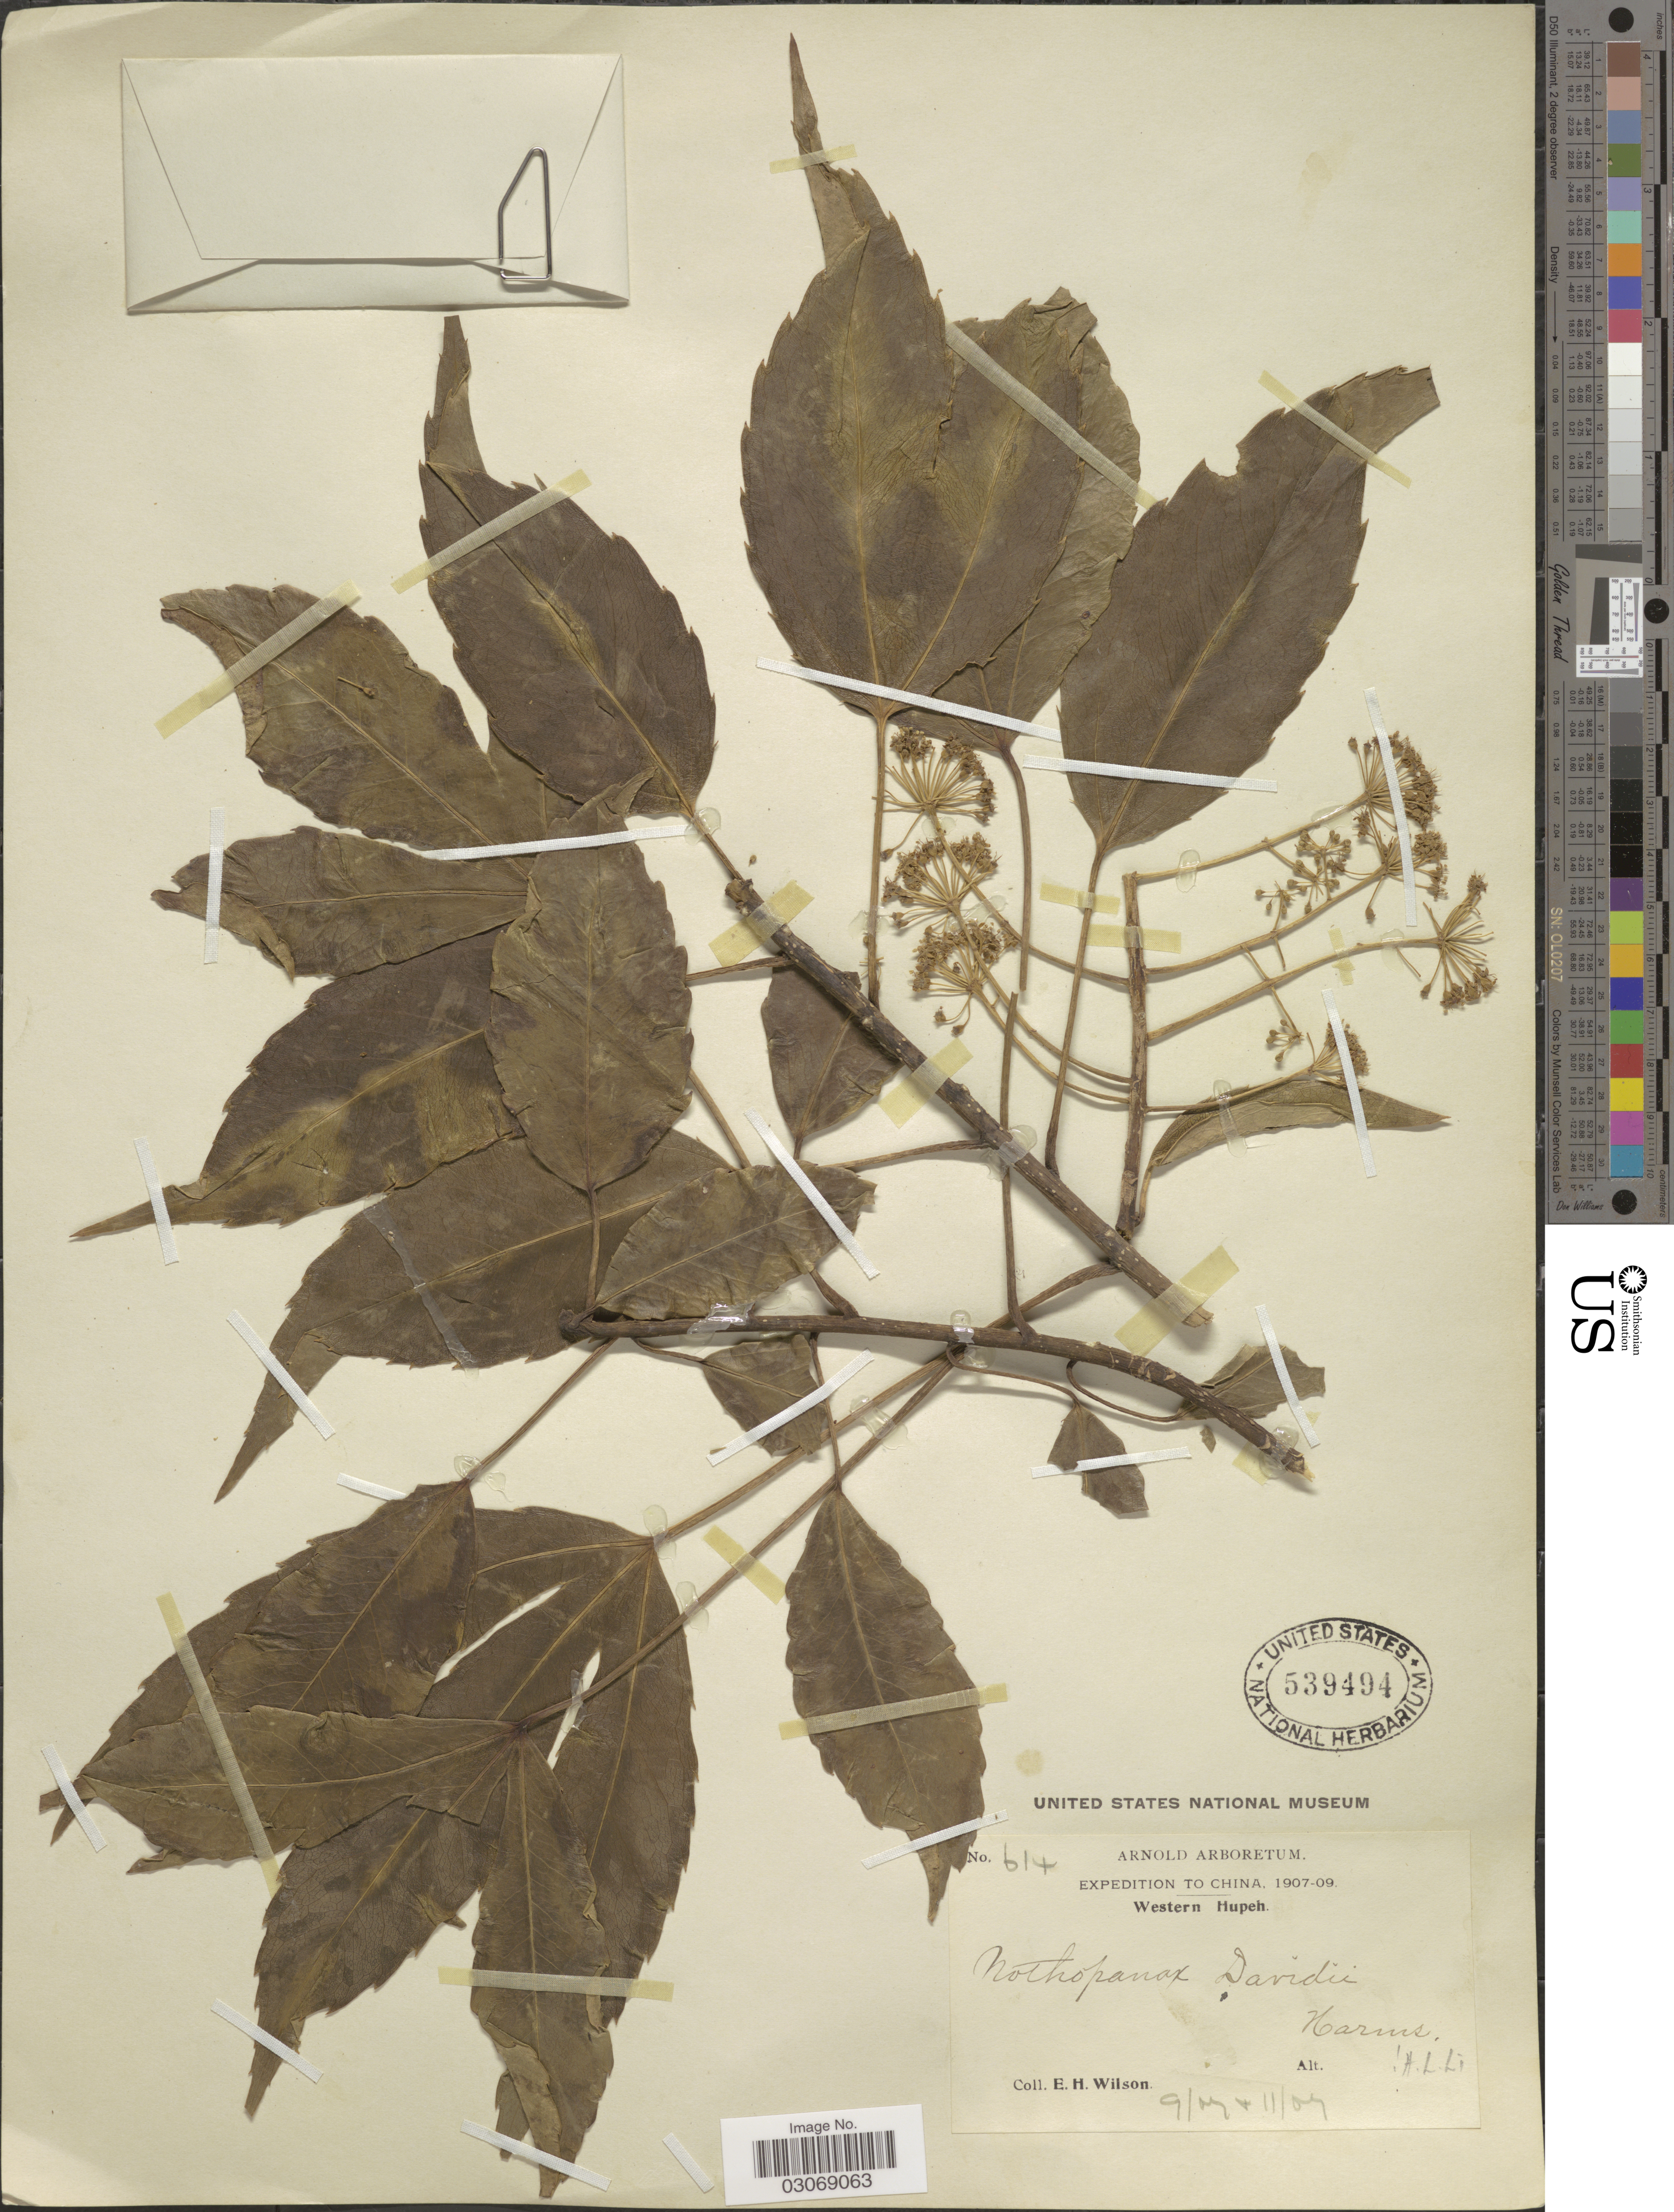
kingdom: Plantae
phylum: Tracheophyta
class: Magnoliopsida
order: Apiales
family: Araliaceae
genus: Nothopanax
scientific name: Nothopanax davidii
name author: (Franch.) Harms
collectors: E. Wilson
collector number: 614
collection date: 1907-09/1907-11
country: China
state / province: Hubei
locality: Western Hupeh.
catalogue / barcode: US 539494